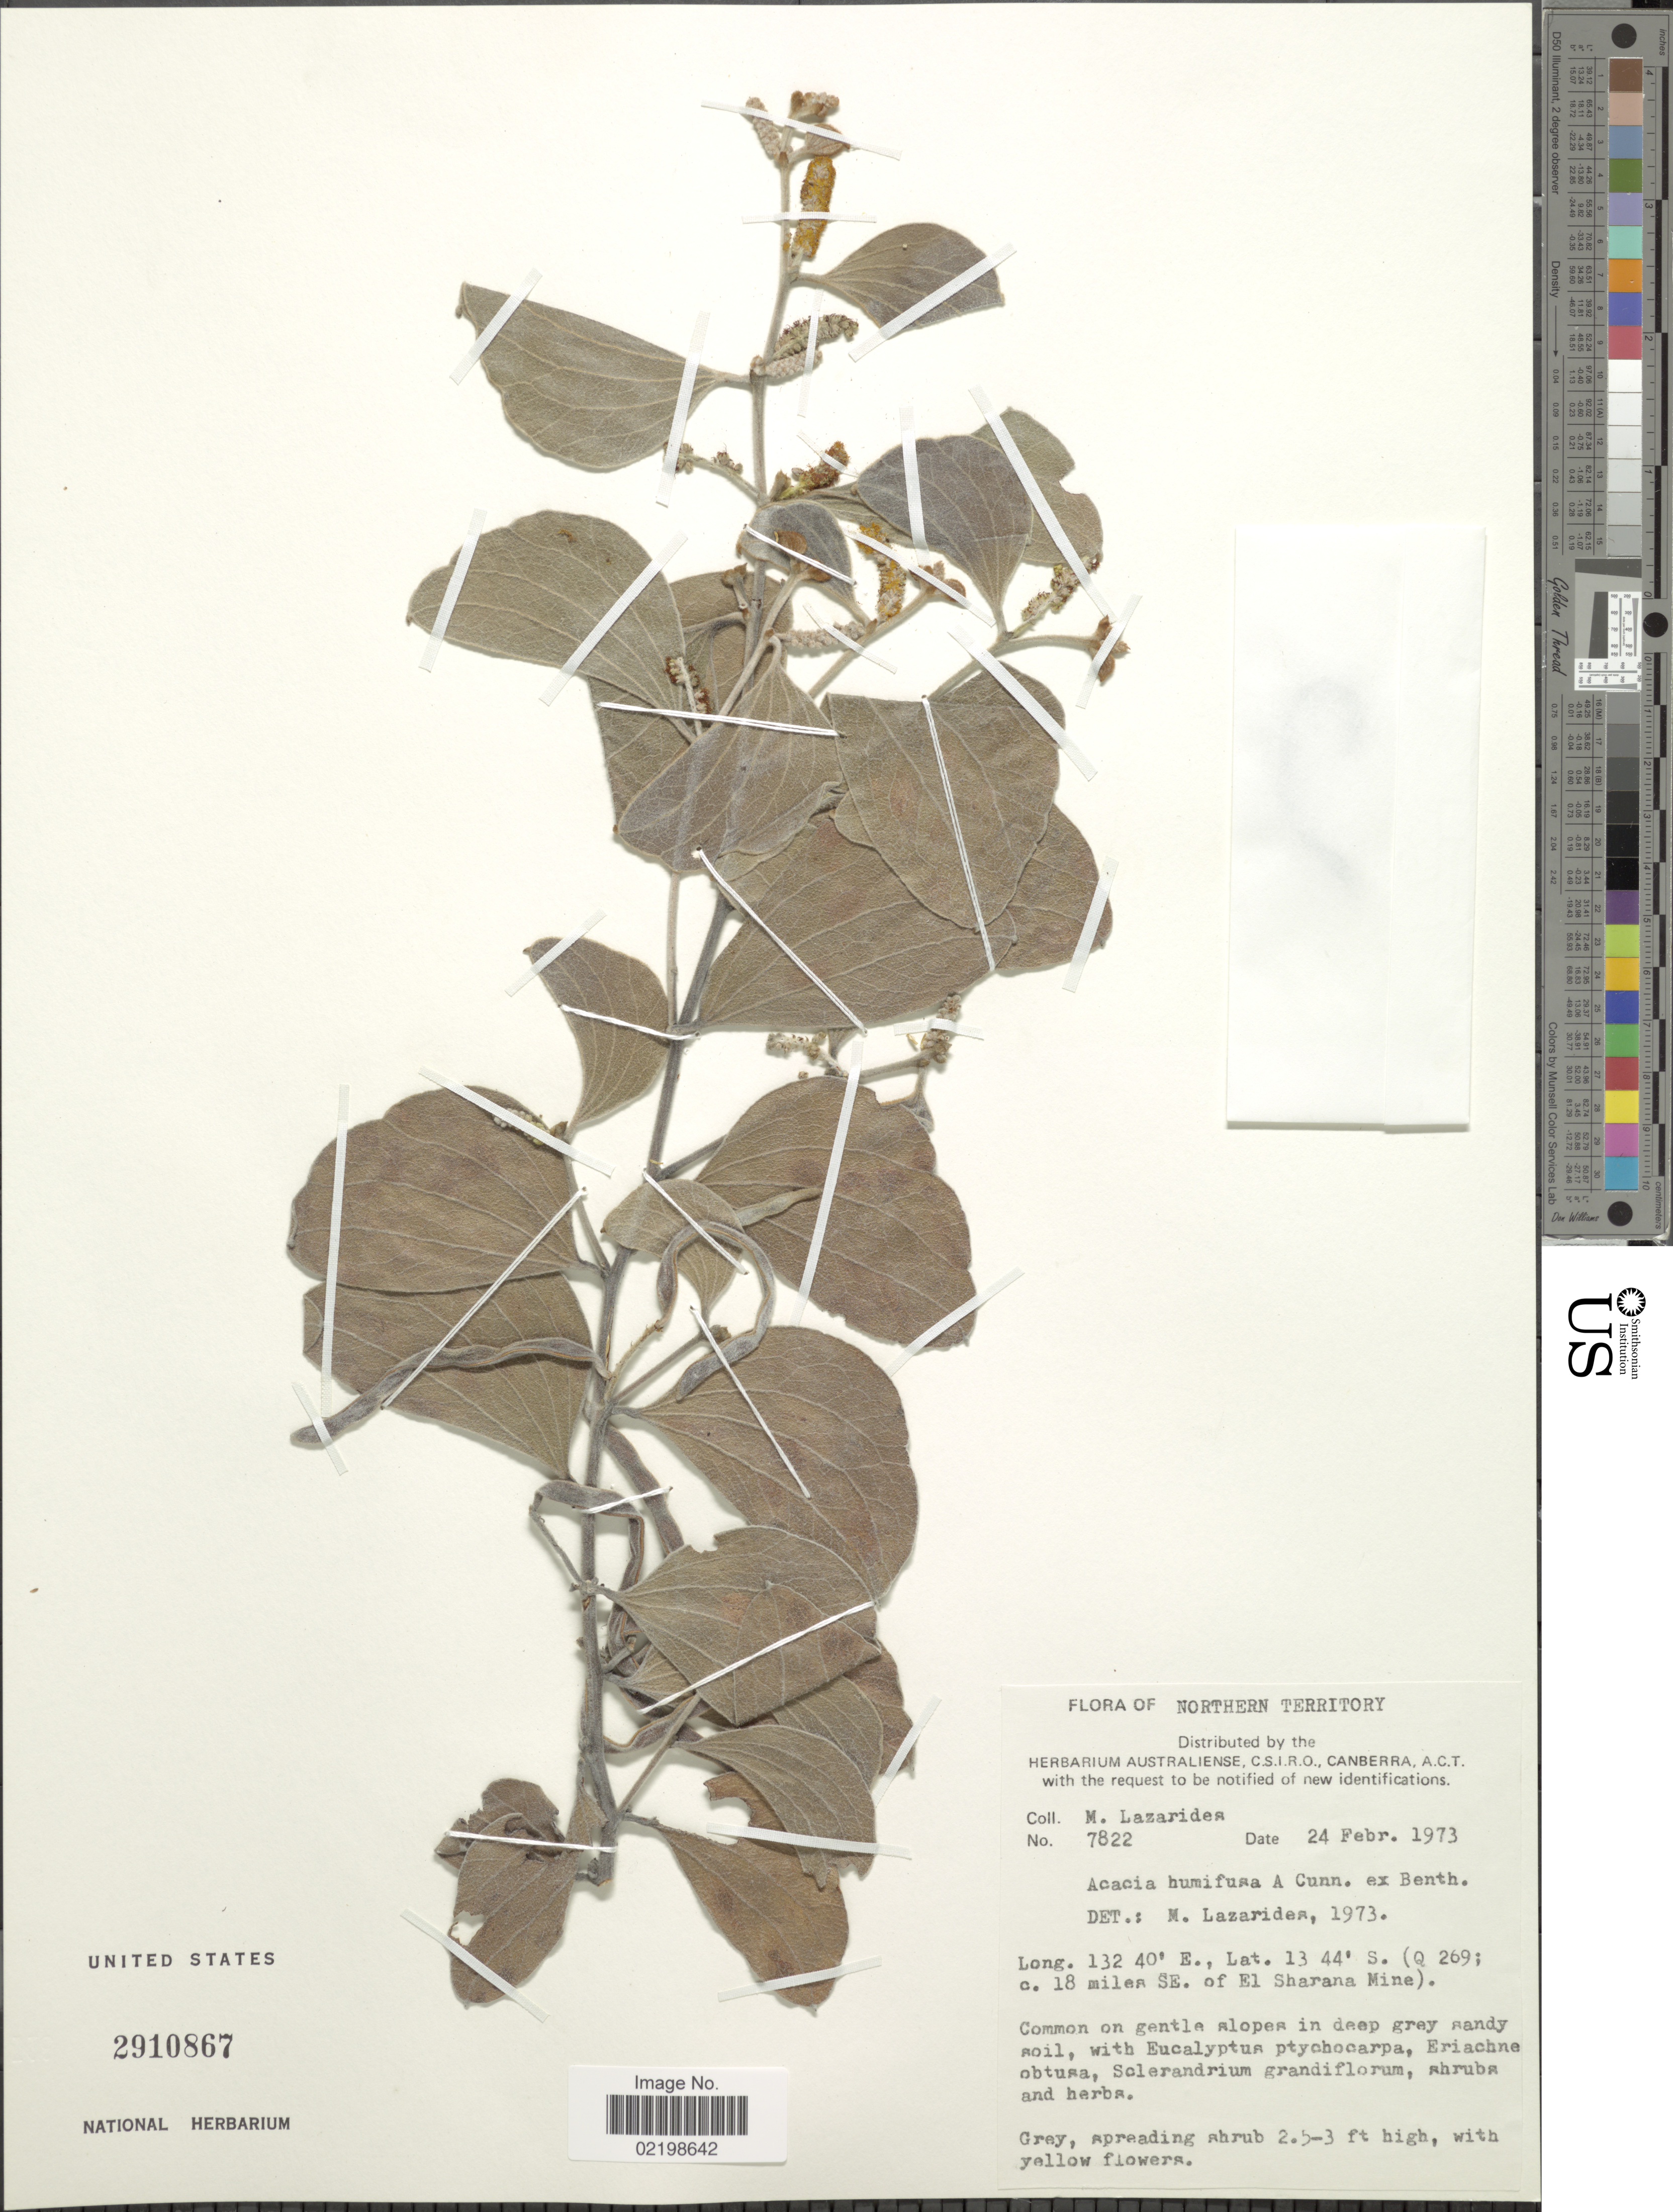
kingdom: Plantae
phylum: Tracheophyta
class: Magnoliopsida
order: Fabales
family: Fabaceae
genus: Acacia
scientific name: Acacia humifusa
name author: Benth.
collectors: M. Lazarides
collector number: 7822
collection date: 1973-02-24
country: Australia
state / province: Northern Territory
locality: Q 269; c. 18 miles SE. of El Sharana Mine).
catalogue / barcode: US 2910867